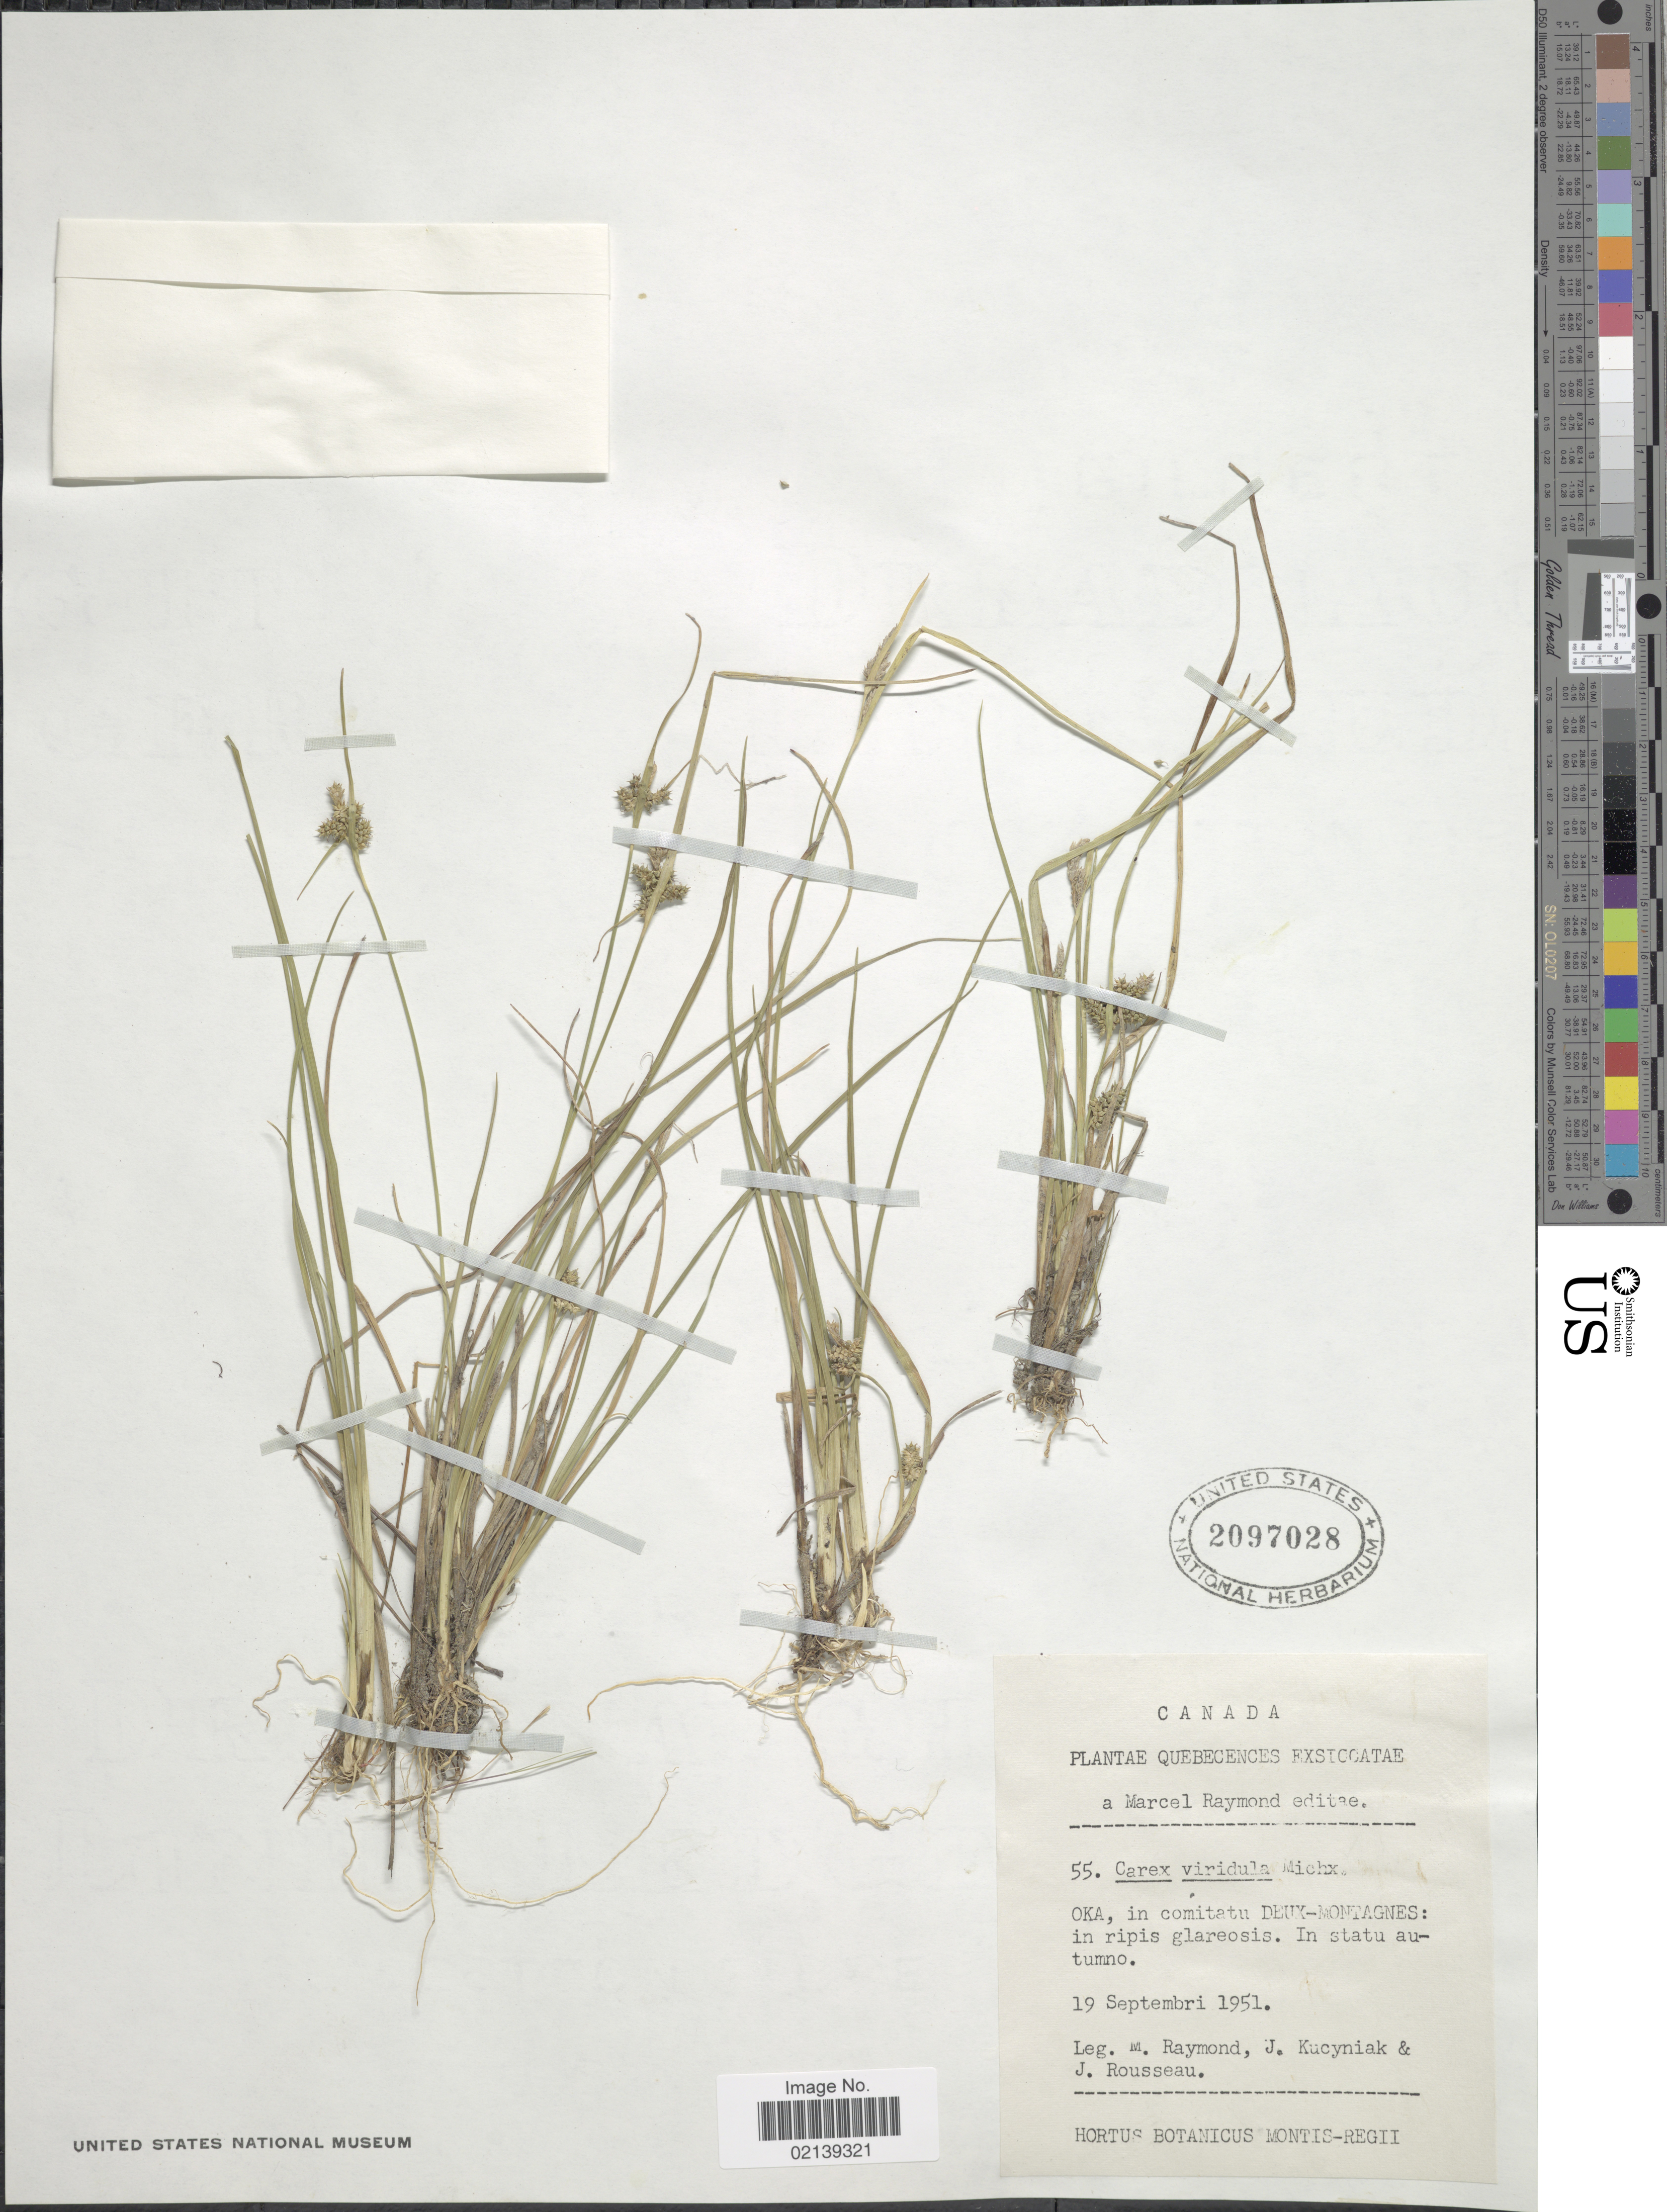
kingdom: Plantae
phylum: Tracheophyta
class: Liliopsida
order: Poales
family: Cyperaceae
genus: Carex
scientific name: Carex oederi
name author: Retz.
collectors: M. Raymond, J. Kucyniak & J. Rousseau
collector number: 55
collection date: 1951-09-19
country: Canada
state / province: Quebec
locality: OKA, in comitatu Deux-Montagnes: in ripis glareosis, in statu autumno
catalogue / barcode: US 2097028